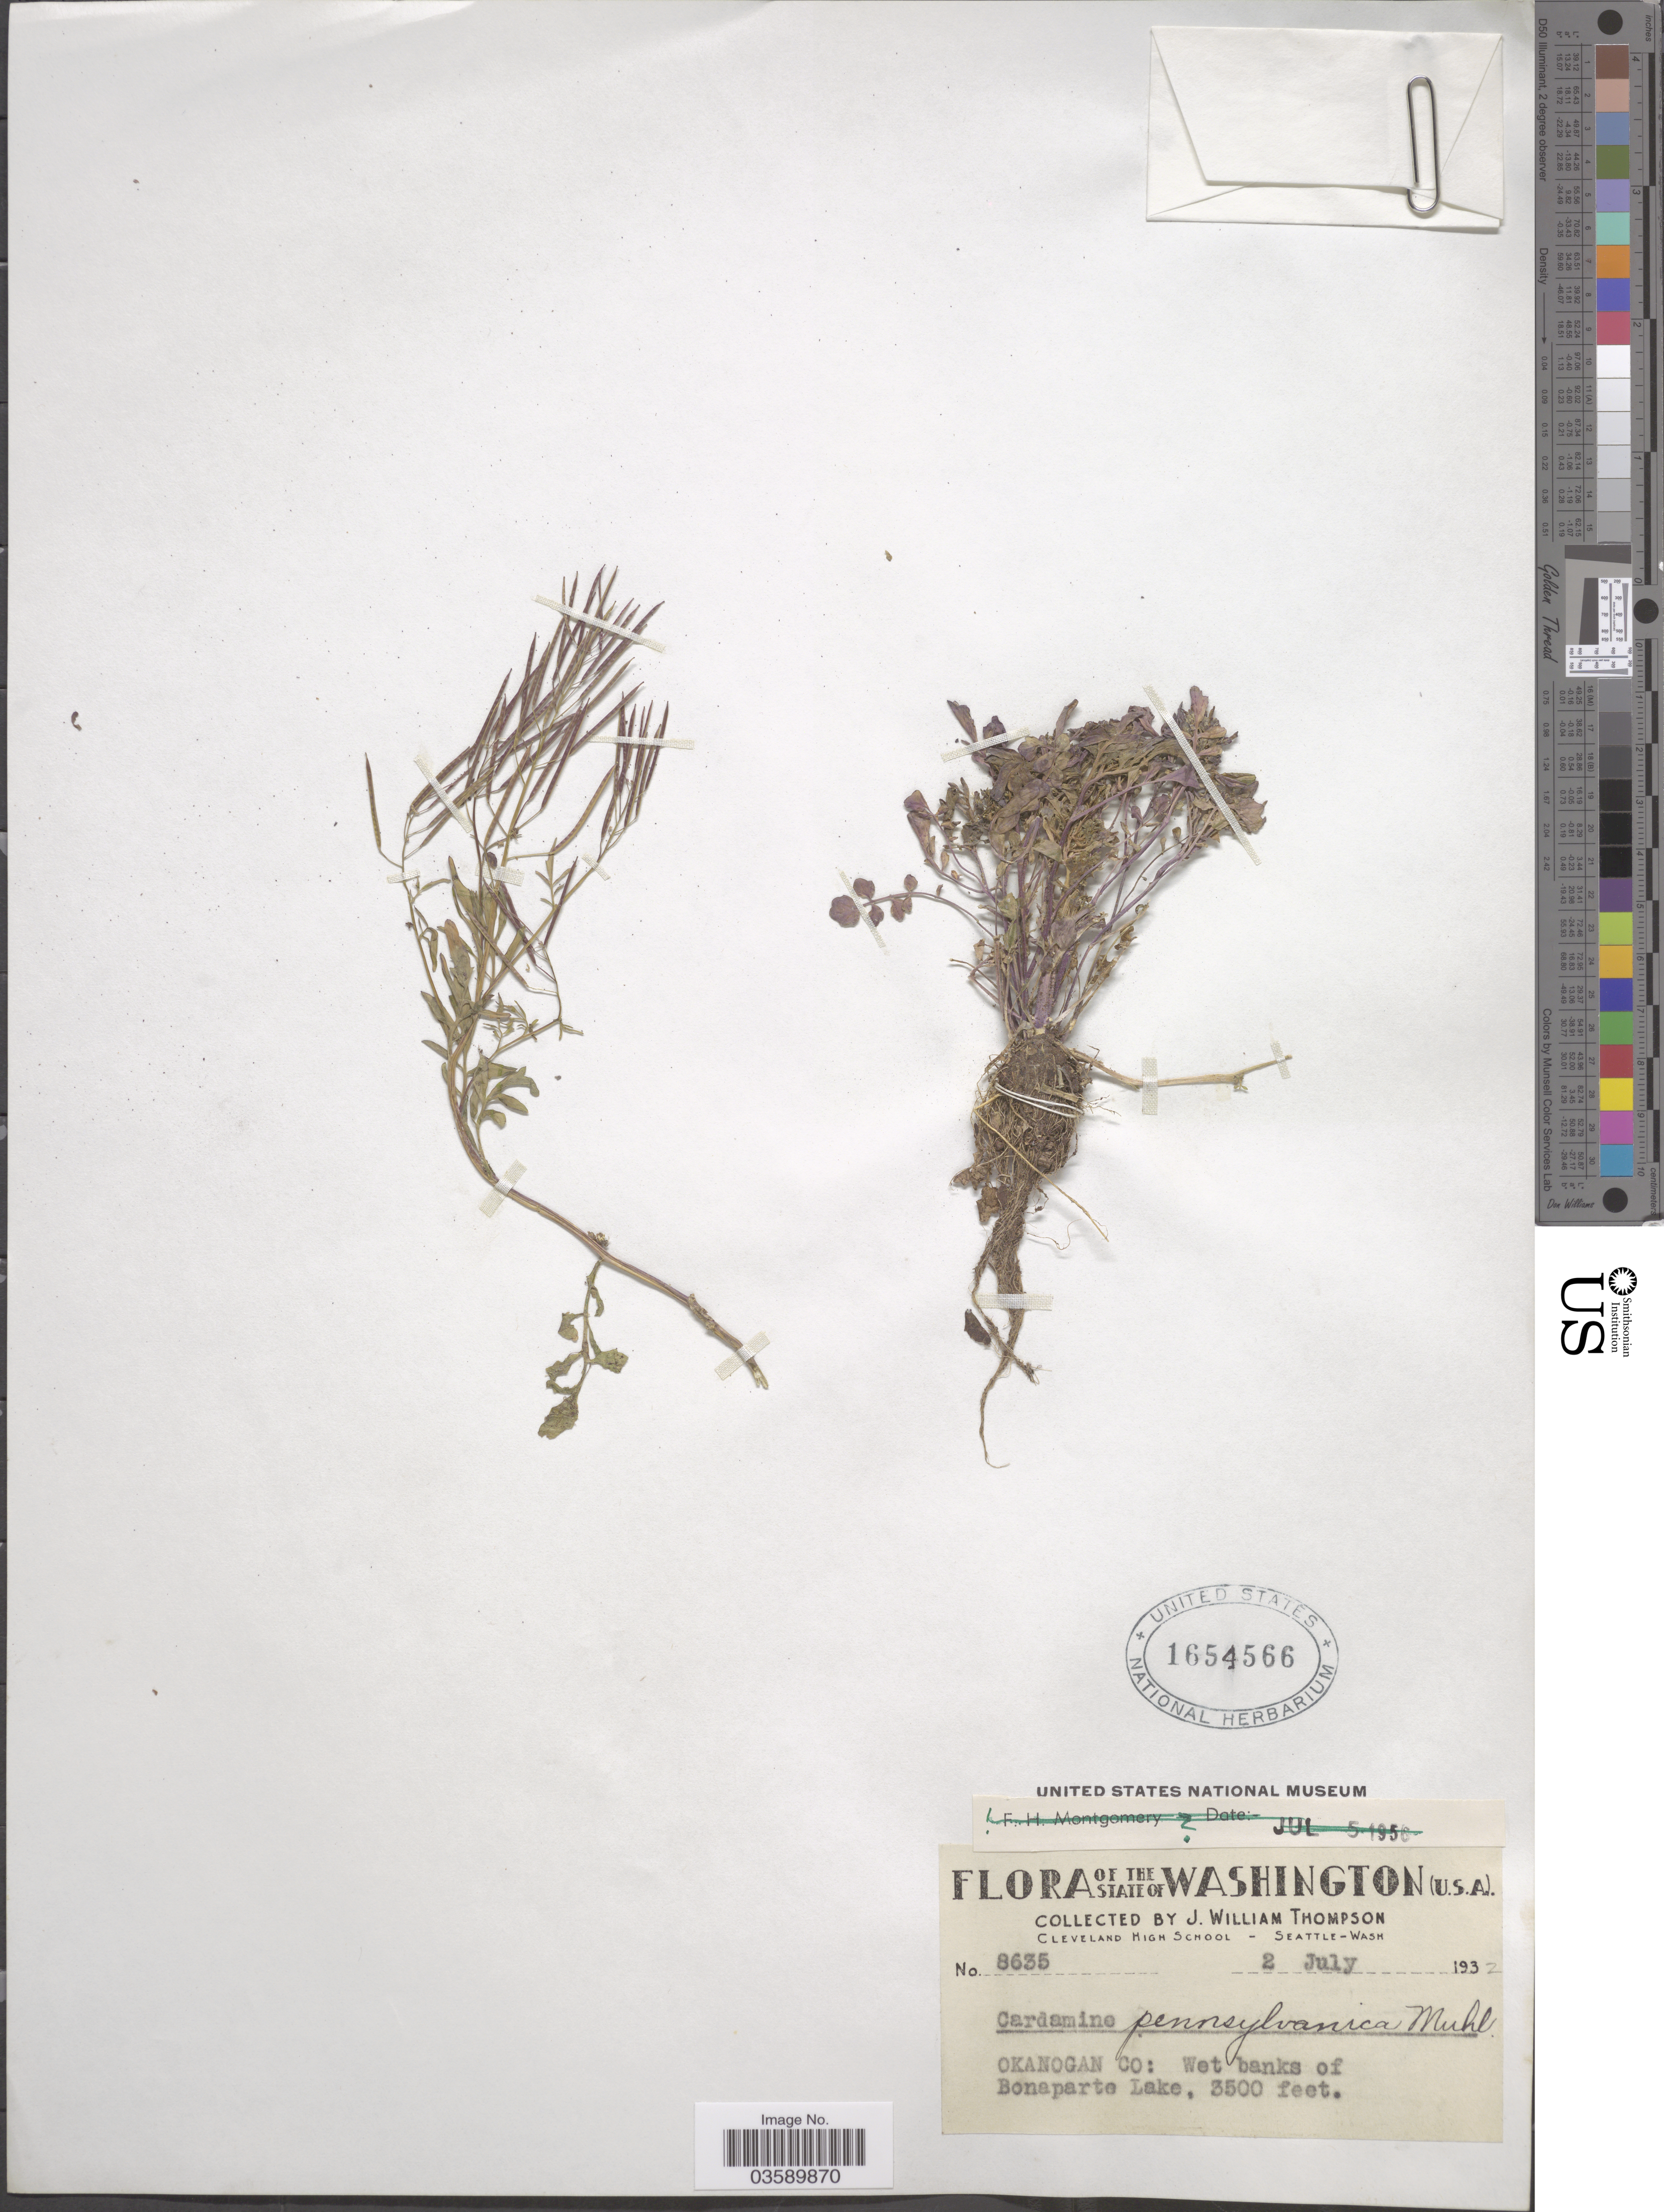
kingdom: Plantae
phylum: Tracheophyta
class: Magnoliopsida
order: Brassicales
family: Brassicaceae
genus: Cardamine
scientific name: Cardamine pensylvanica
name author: Muhl. ex Willd.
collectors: J. W. Thompson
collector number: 8635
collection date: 1932-07-02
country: United States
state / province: Washington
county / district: Okanogan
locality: Okanogan Co: Wet banks of Bonaparte Lake.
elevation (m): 1067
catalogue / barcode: US 1654566